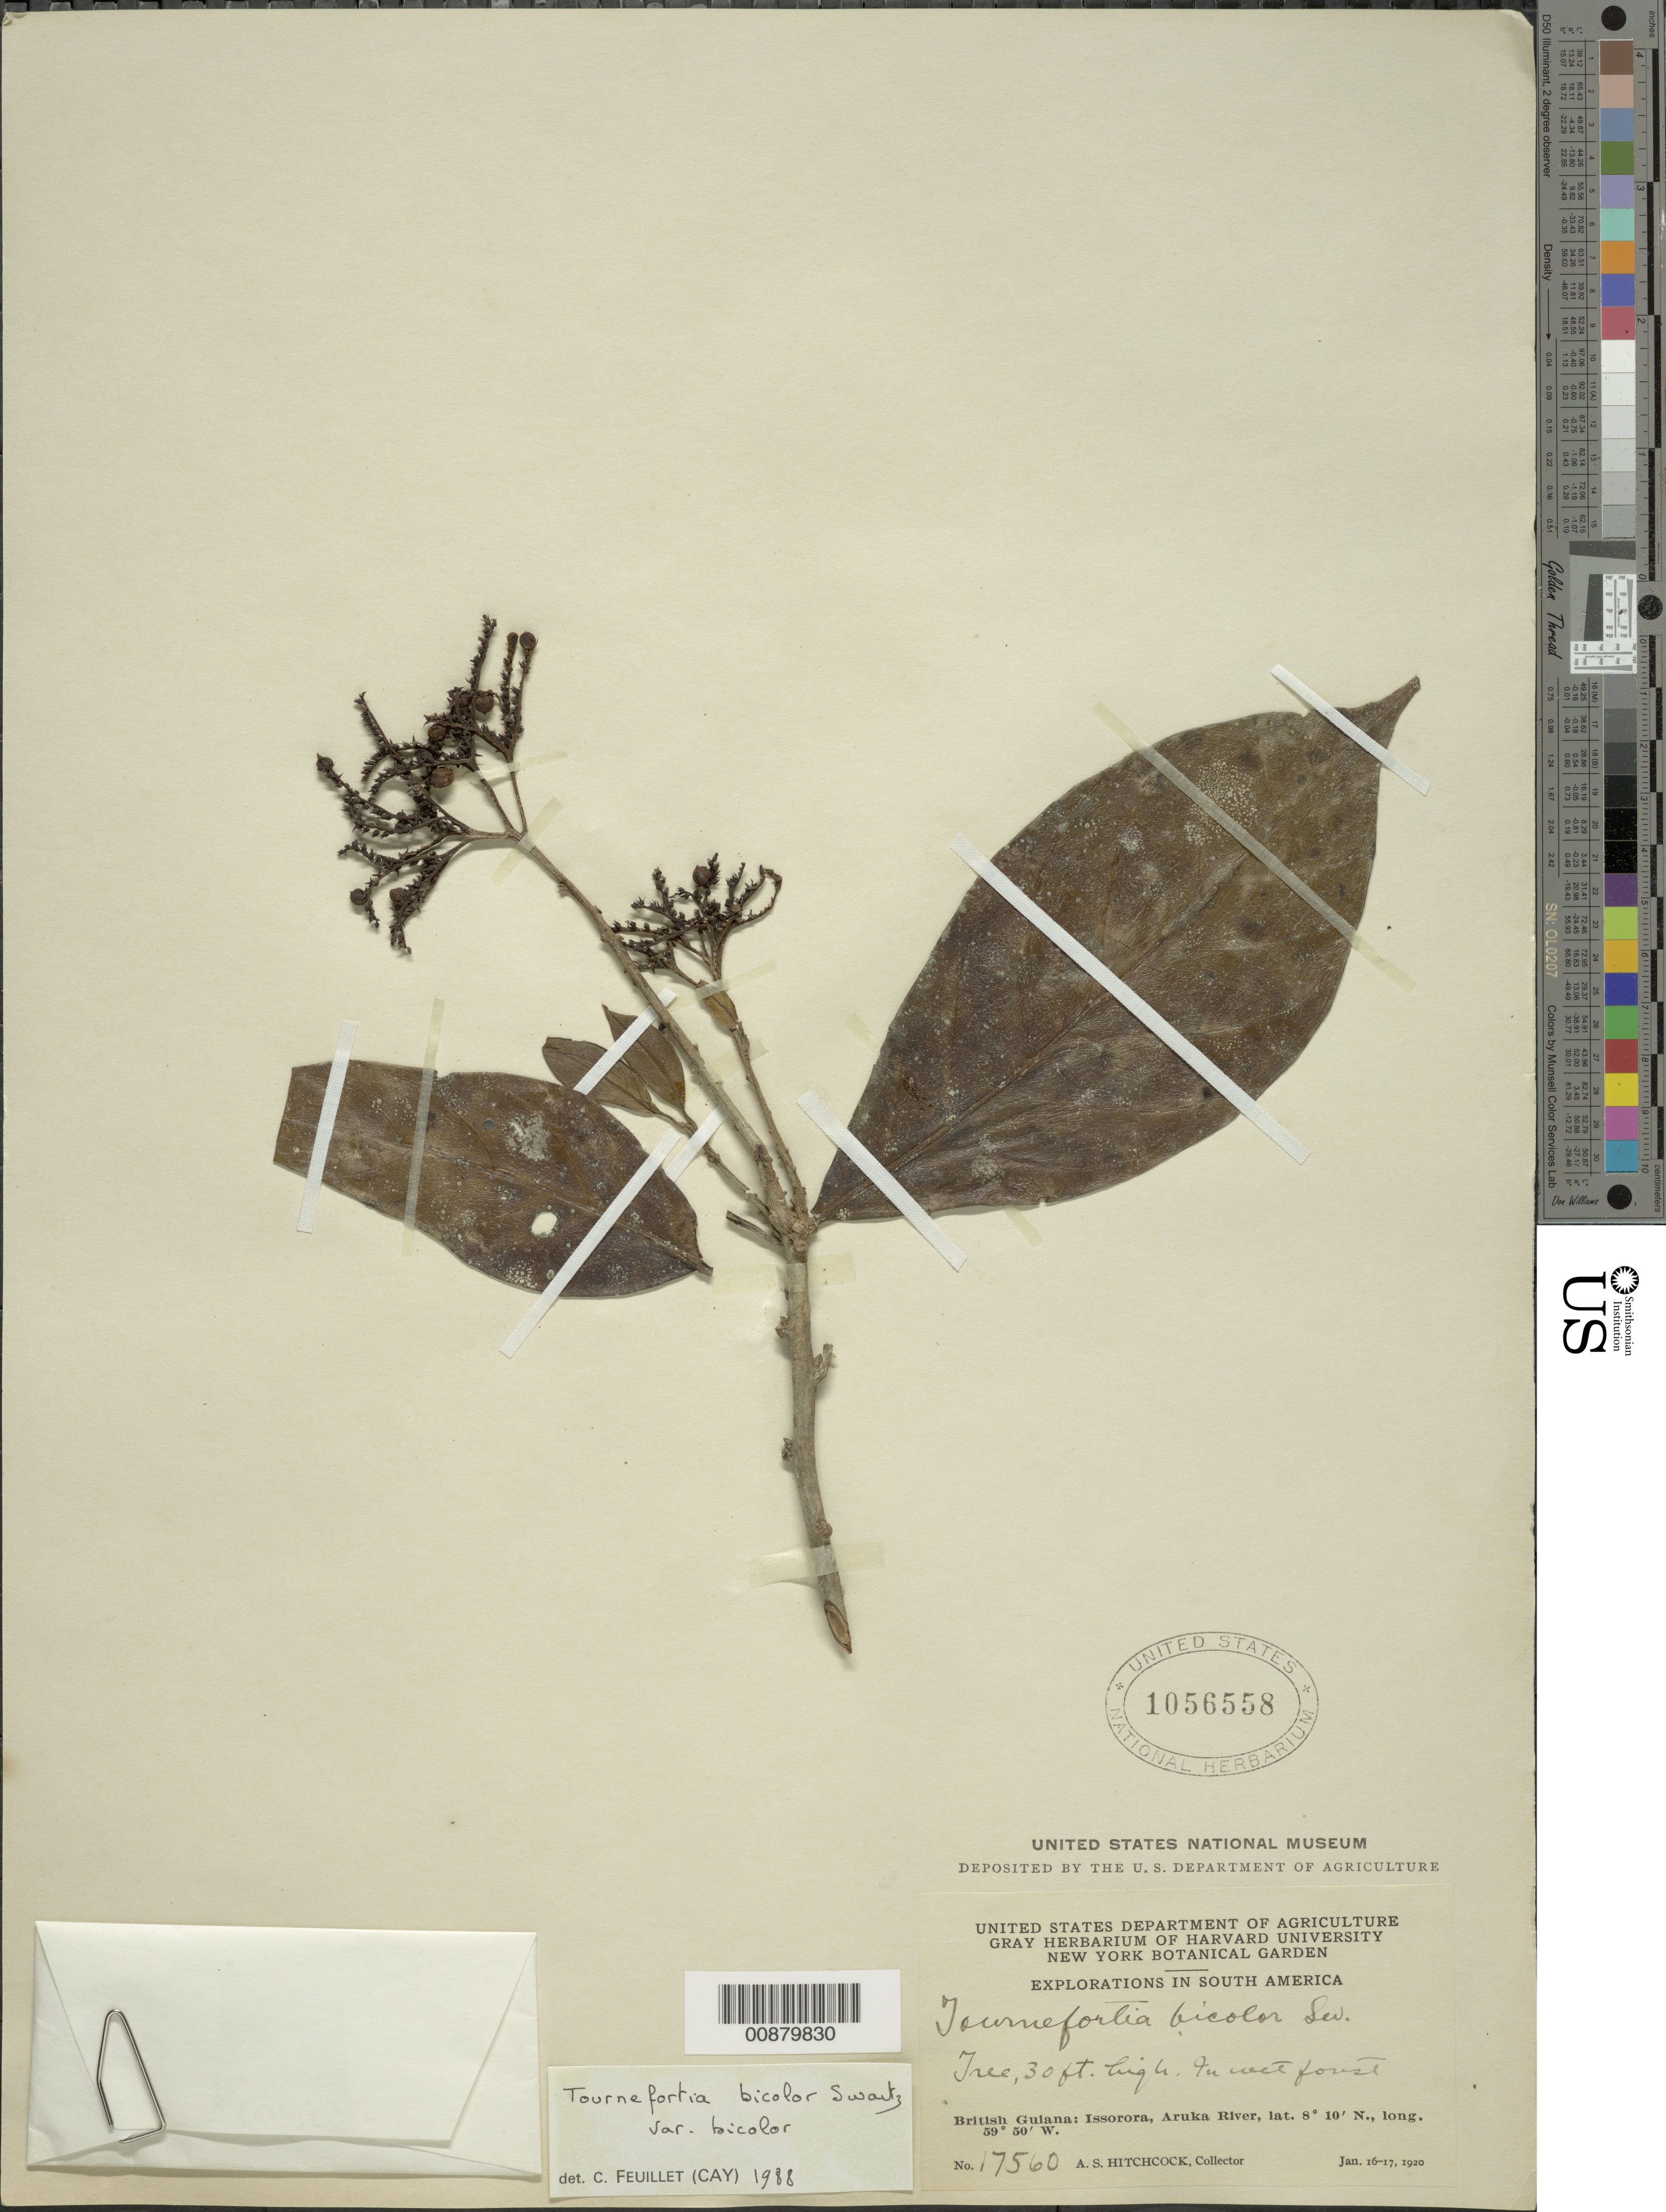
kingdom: Plantae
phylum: Tracheophyta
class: Magnoliopsida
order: Boraginales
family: Heliotropiaceae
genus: Tournefortia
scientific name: Tournefortia bicolor var. bicolor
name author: Sw.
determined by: Feuillet, C.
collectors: A. S. Hitchcock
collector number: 17560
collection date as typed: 16-Jan-20 to 17-Jan-20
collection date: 1920-01-16/1920-01-17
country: Guyana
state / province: Barima-Waini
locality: Issorora, vic of, on the Aruka River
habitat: Wet forest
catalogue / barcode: US 1056558